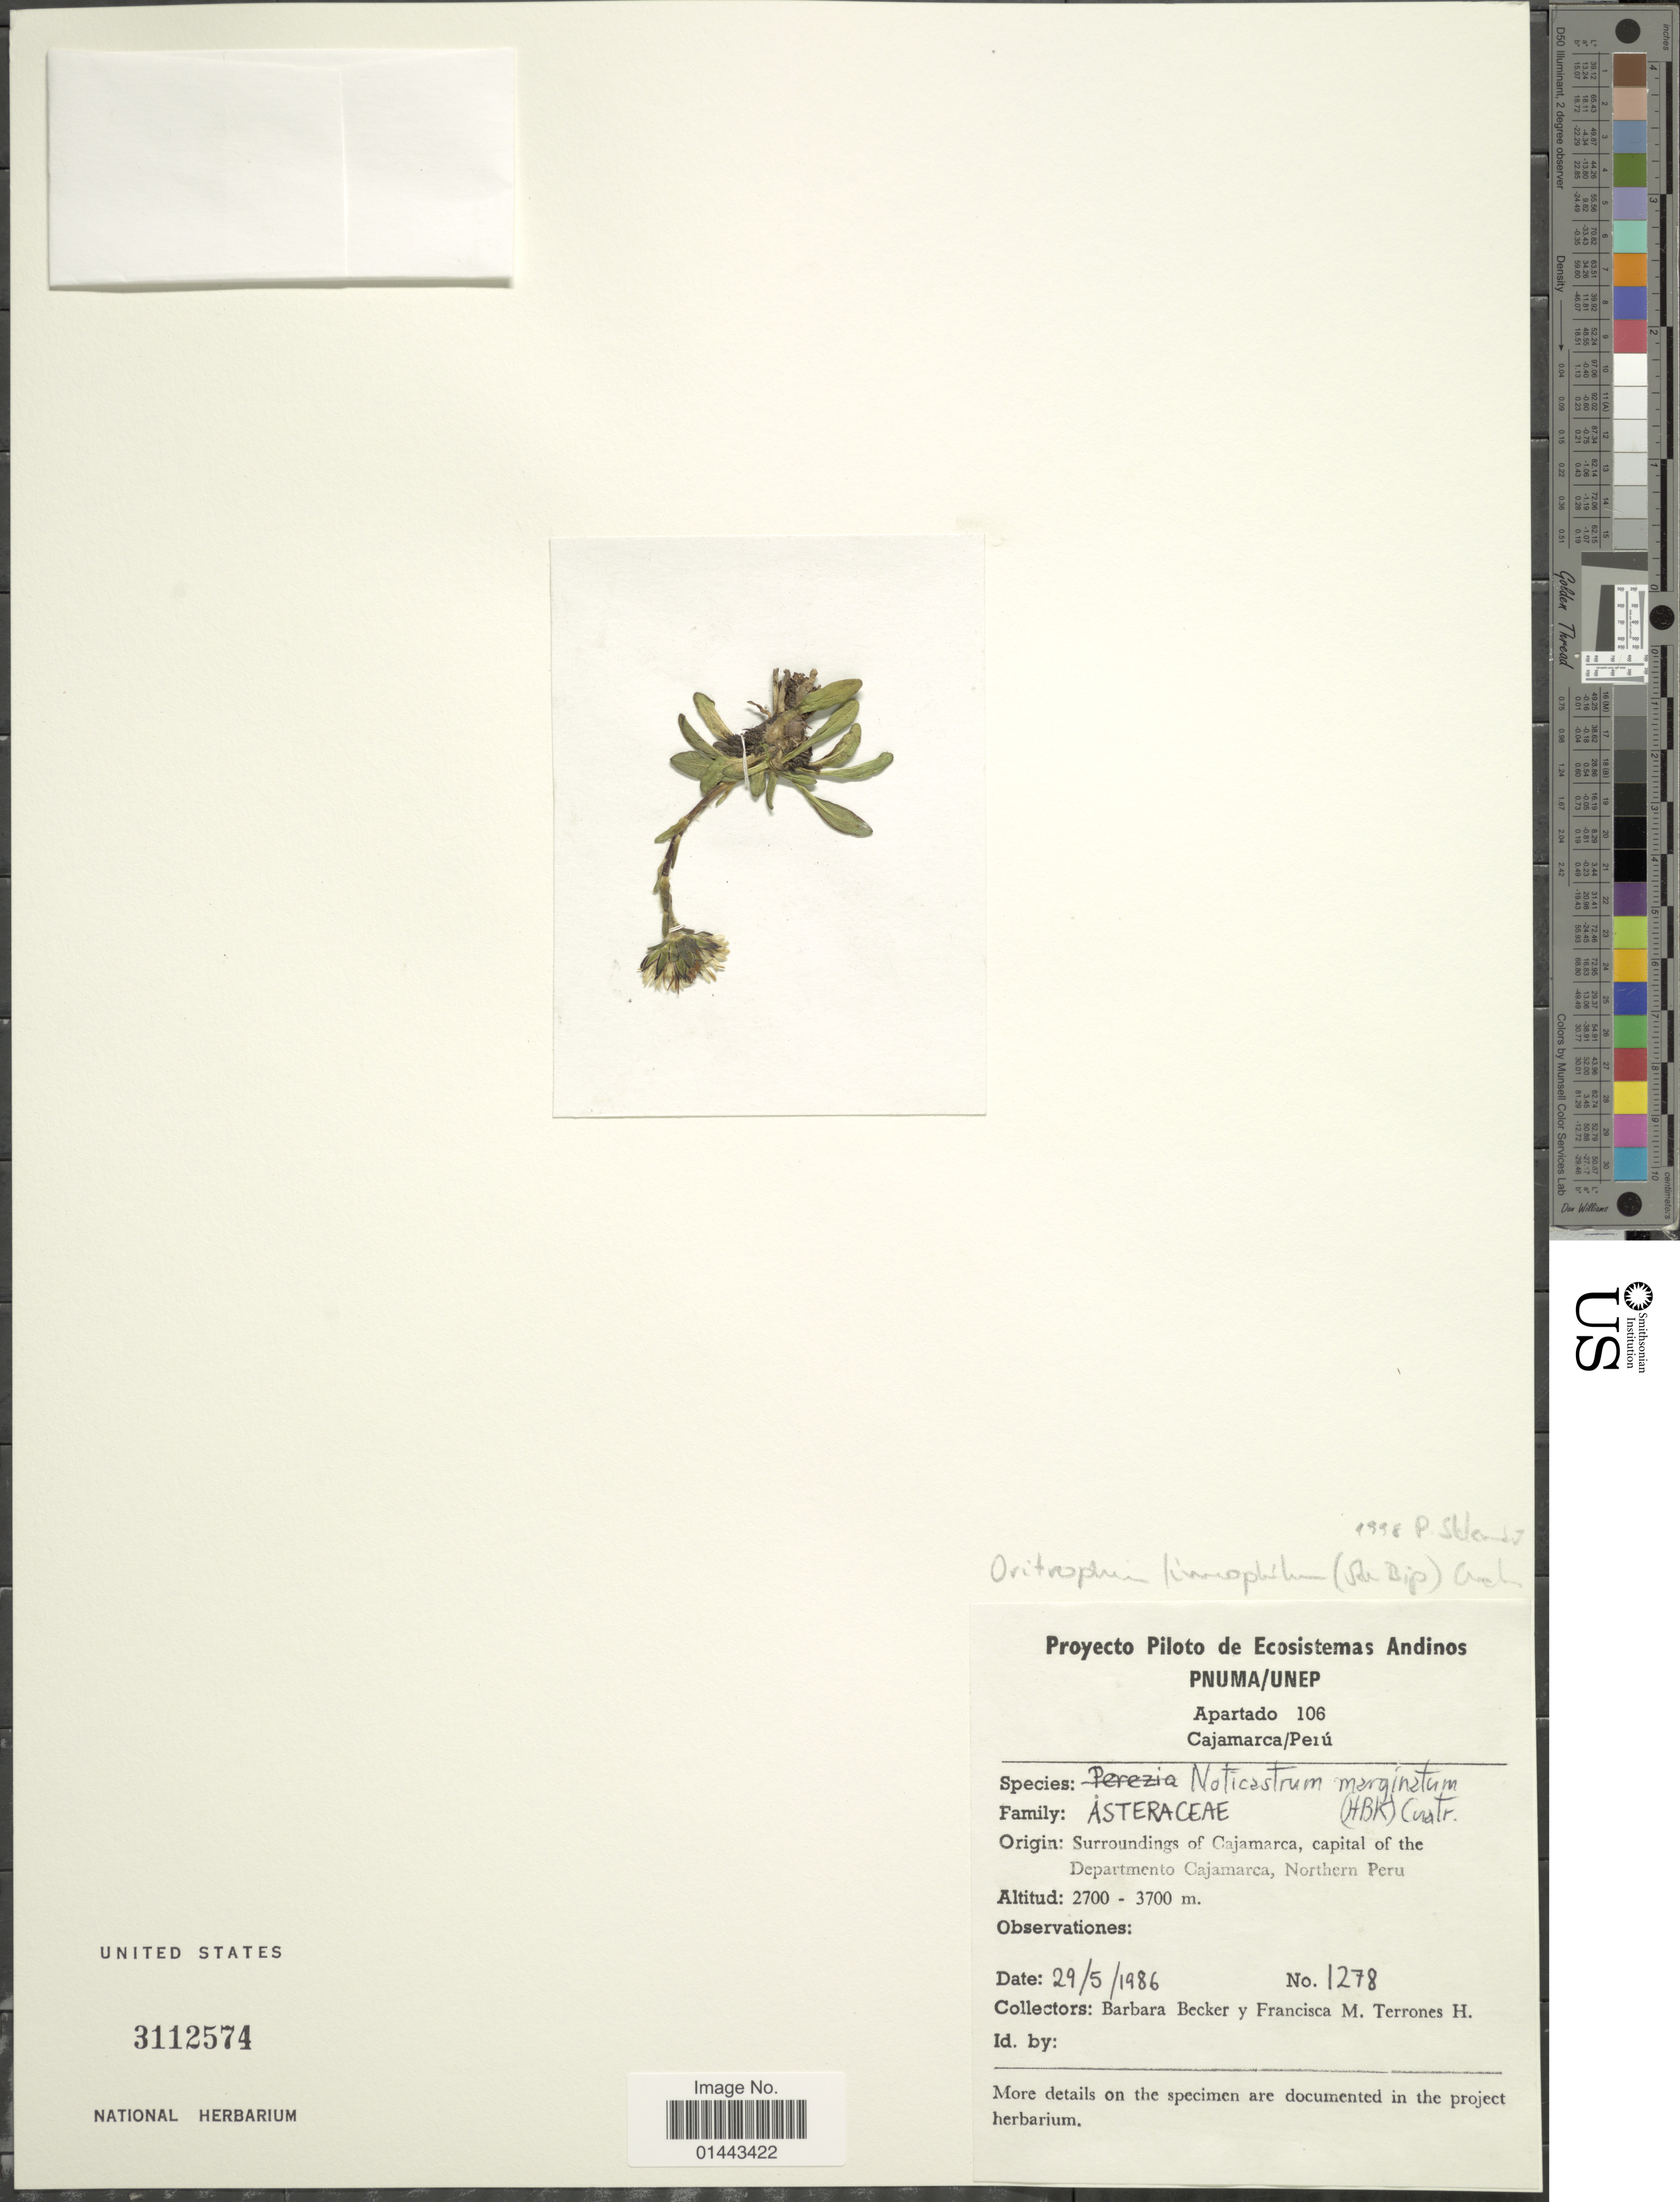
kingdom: Plantae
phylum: Tracheophyta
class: Magnoliopsida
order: Asterales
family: Asteraceae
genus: Oritrophium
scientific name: Oritrophium limnophilum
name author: (Sch. Bip.) Cuatrec.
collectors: B. Becker & F. M. Terrones H.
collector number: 1278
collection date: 1986-05-29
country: Peru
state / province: Cajamarca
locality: Surroundings of Cajamarca, capital of the Departamento Cajamarca, Northern Peru.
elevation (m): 2700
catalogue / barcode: US 3112574